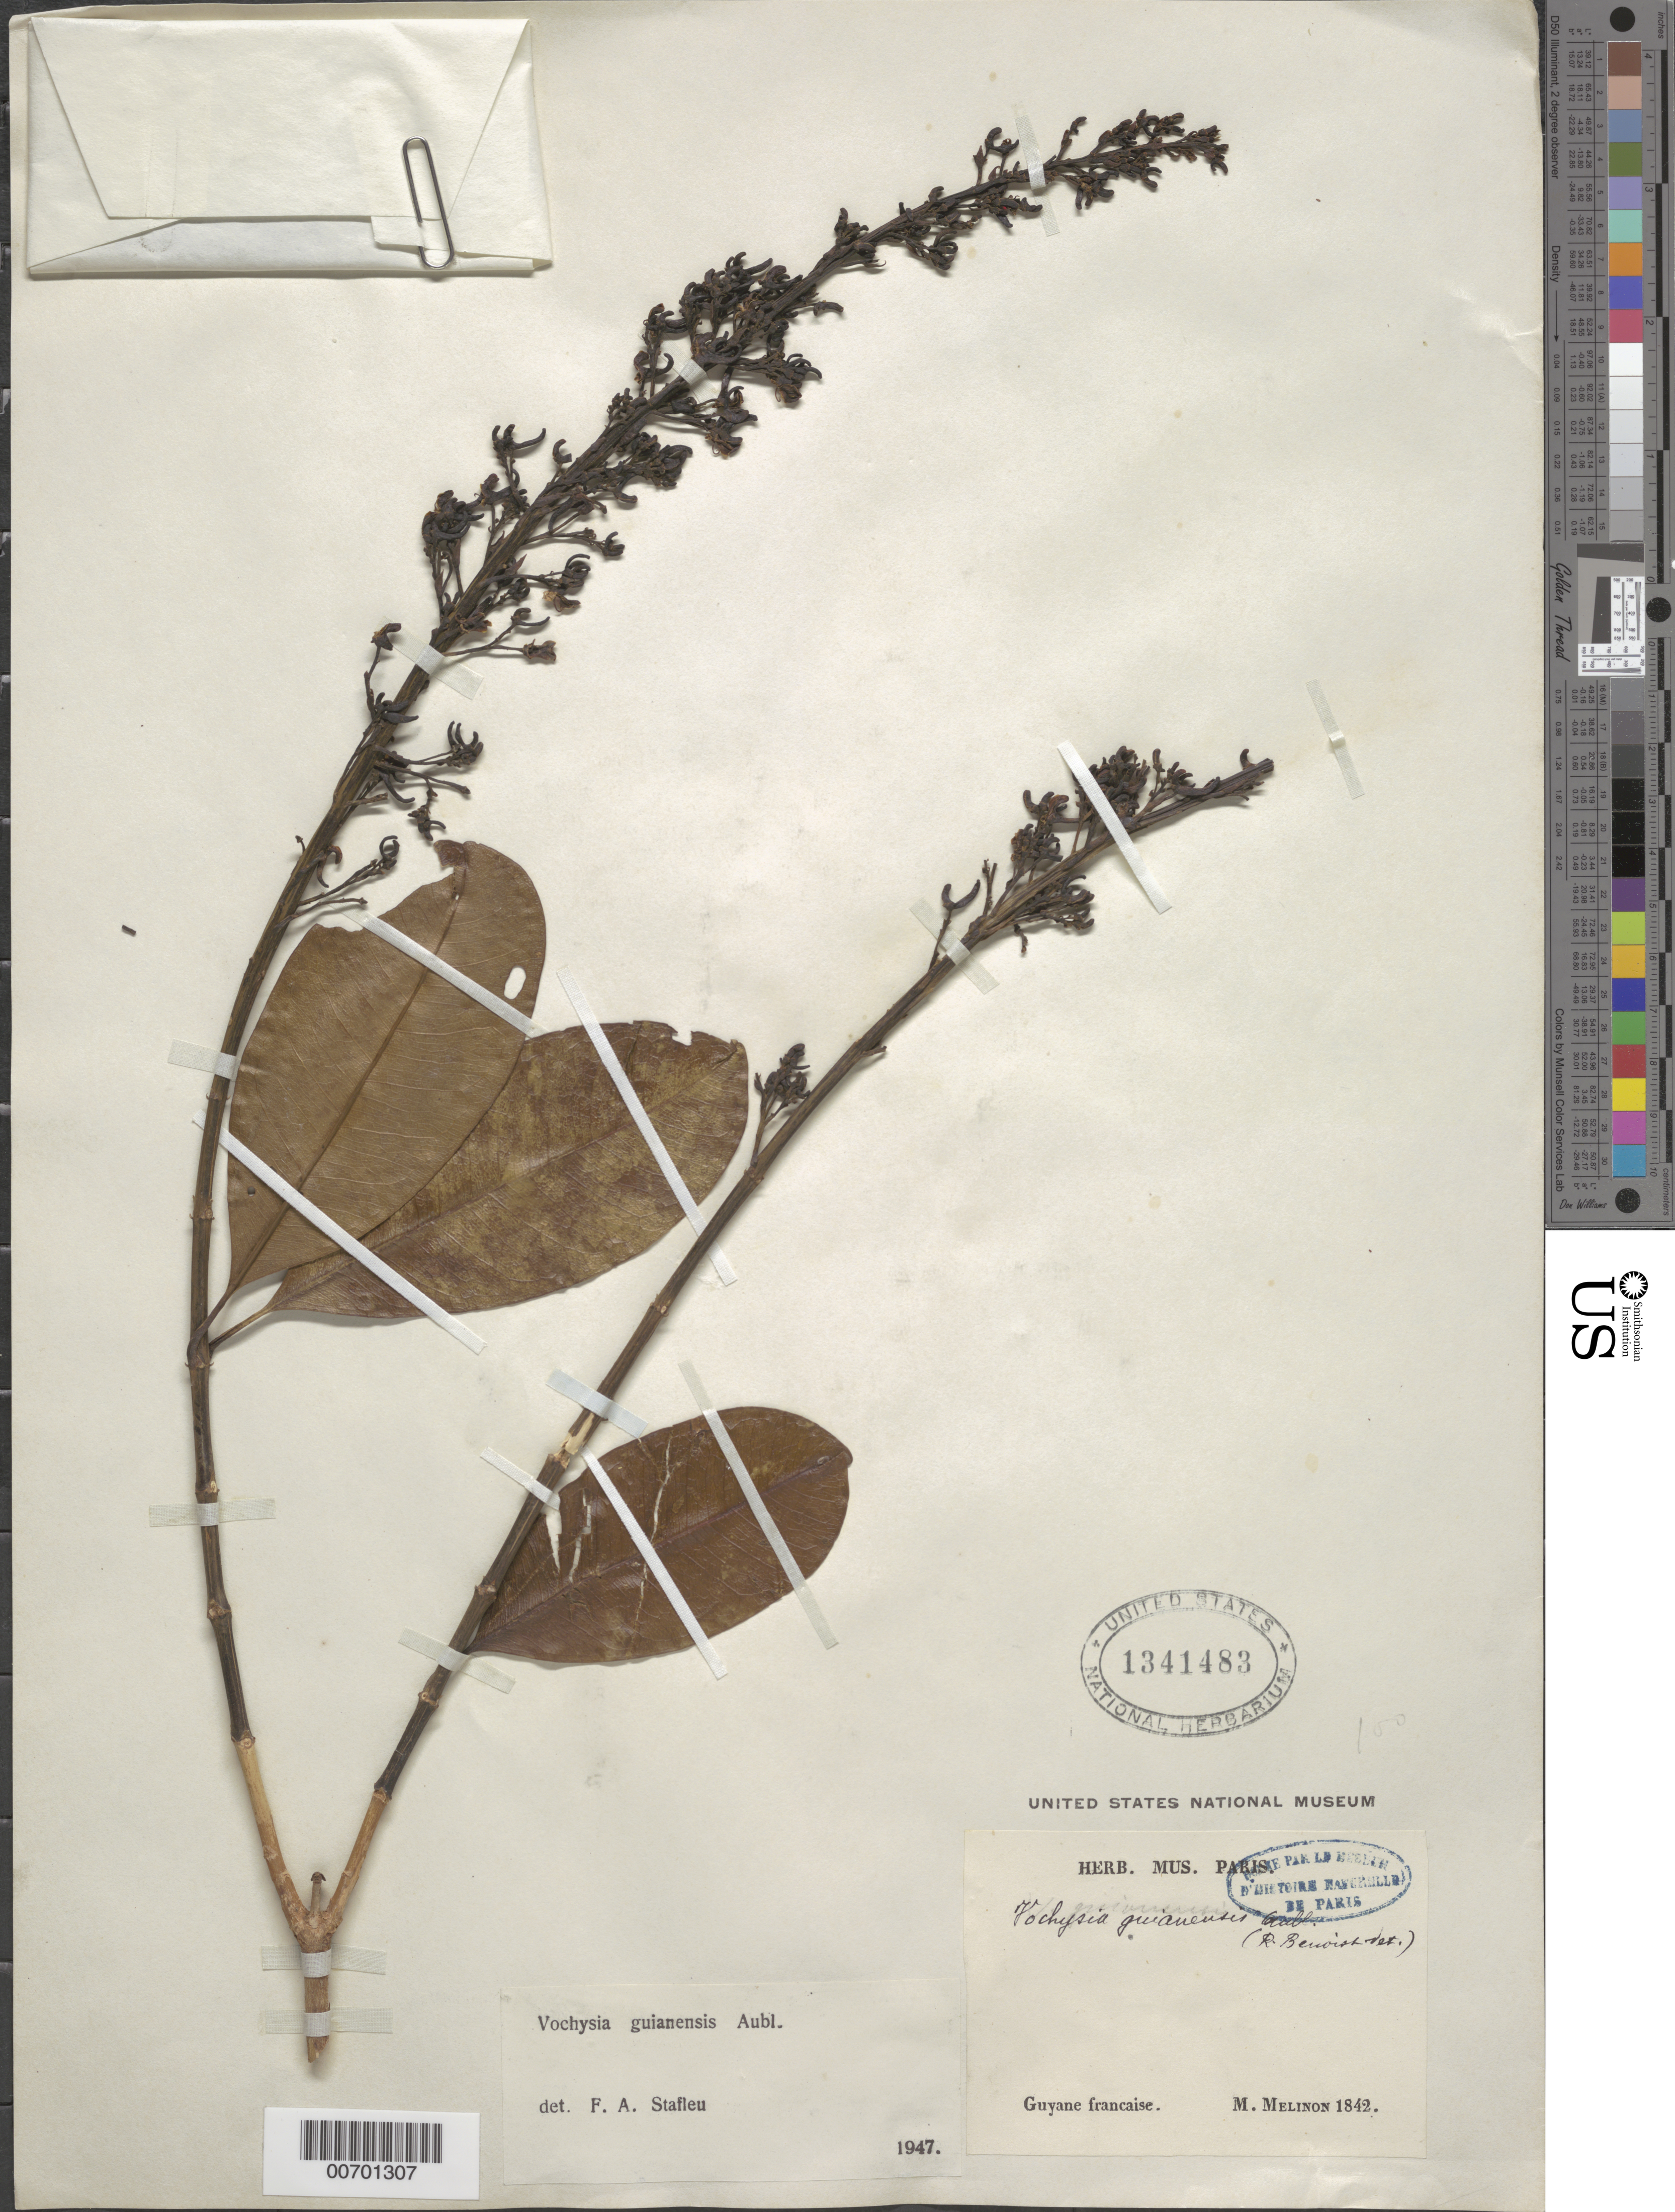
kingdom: Plantae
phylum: Tracheophyta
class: Magnoliopsida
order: Myrtales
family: Vochysiaceae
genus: Vochysia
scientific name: Vochysia guianensis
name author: Aubl.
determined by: Stafleu, F. A.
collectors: E. Mélinon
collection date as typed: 1842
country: French Guiana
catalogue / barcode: US 1341483